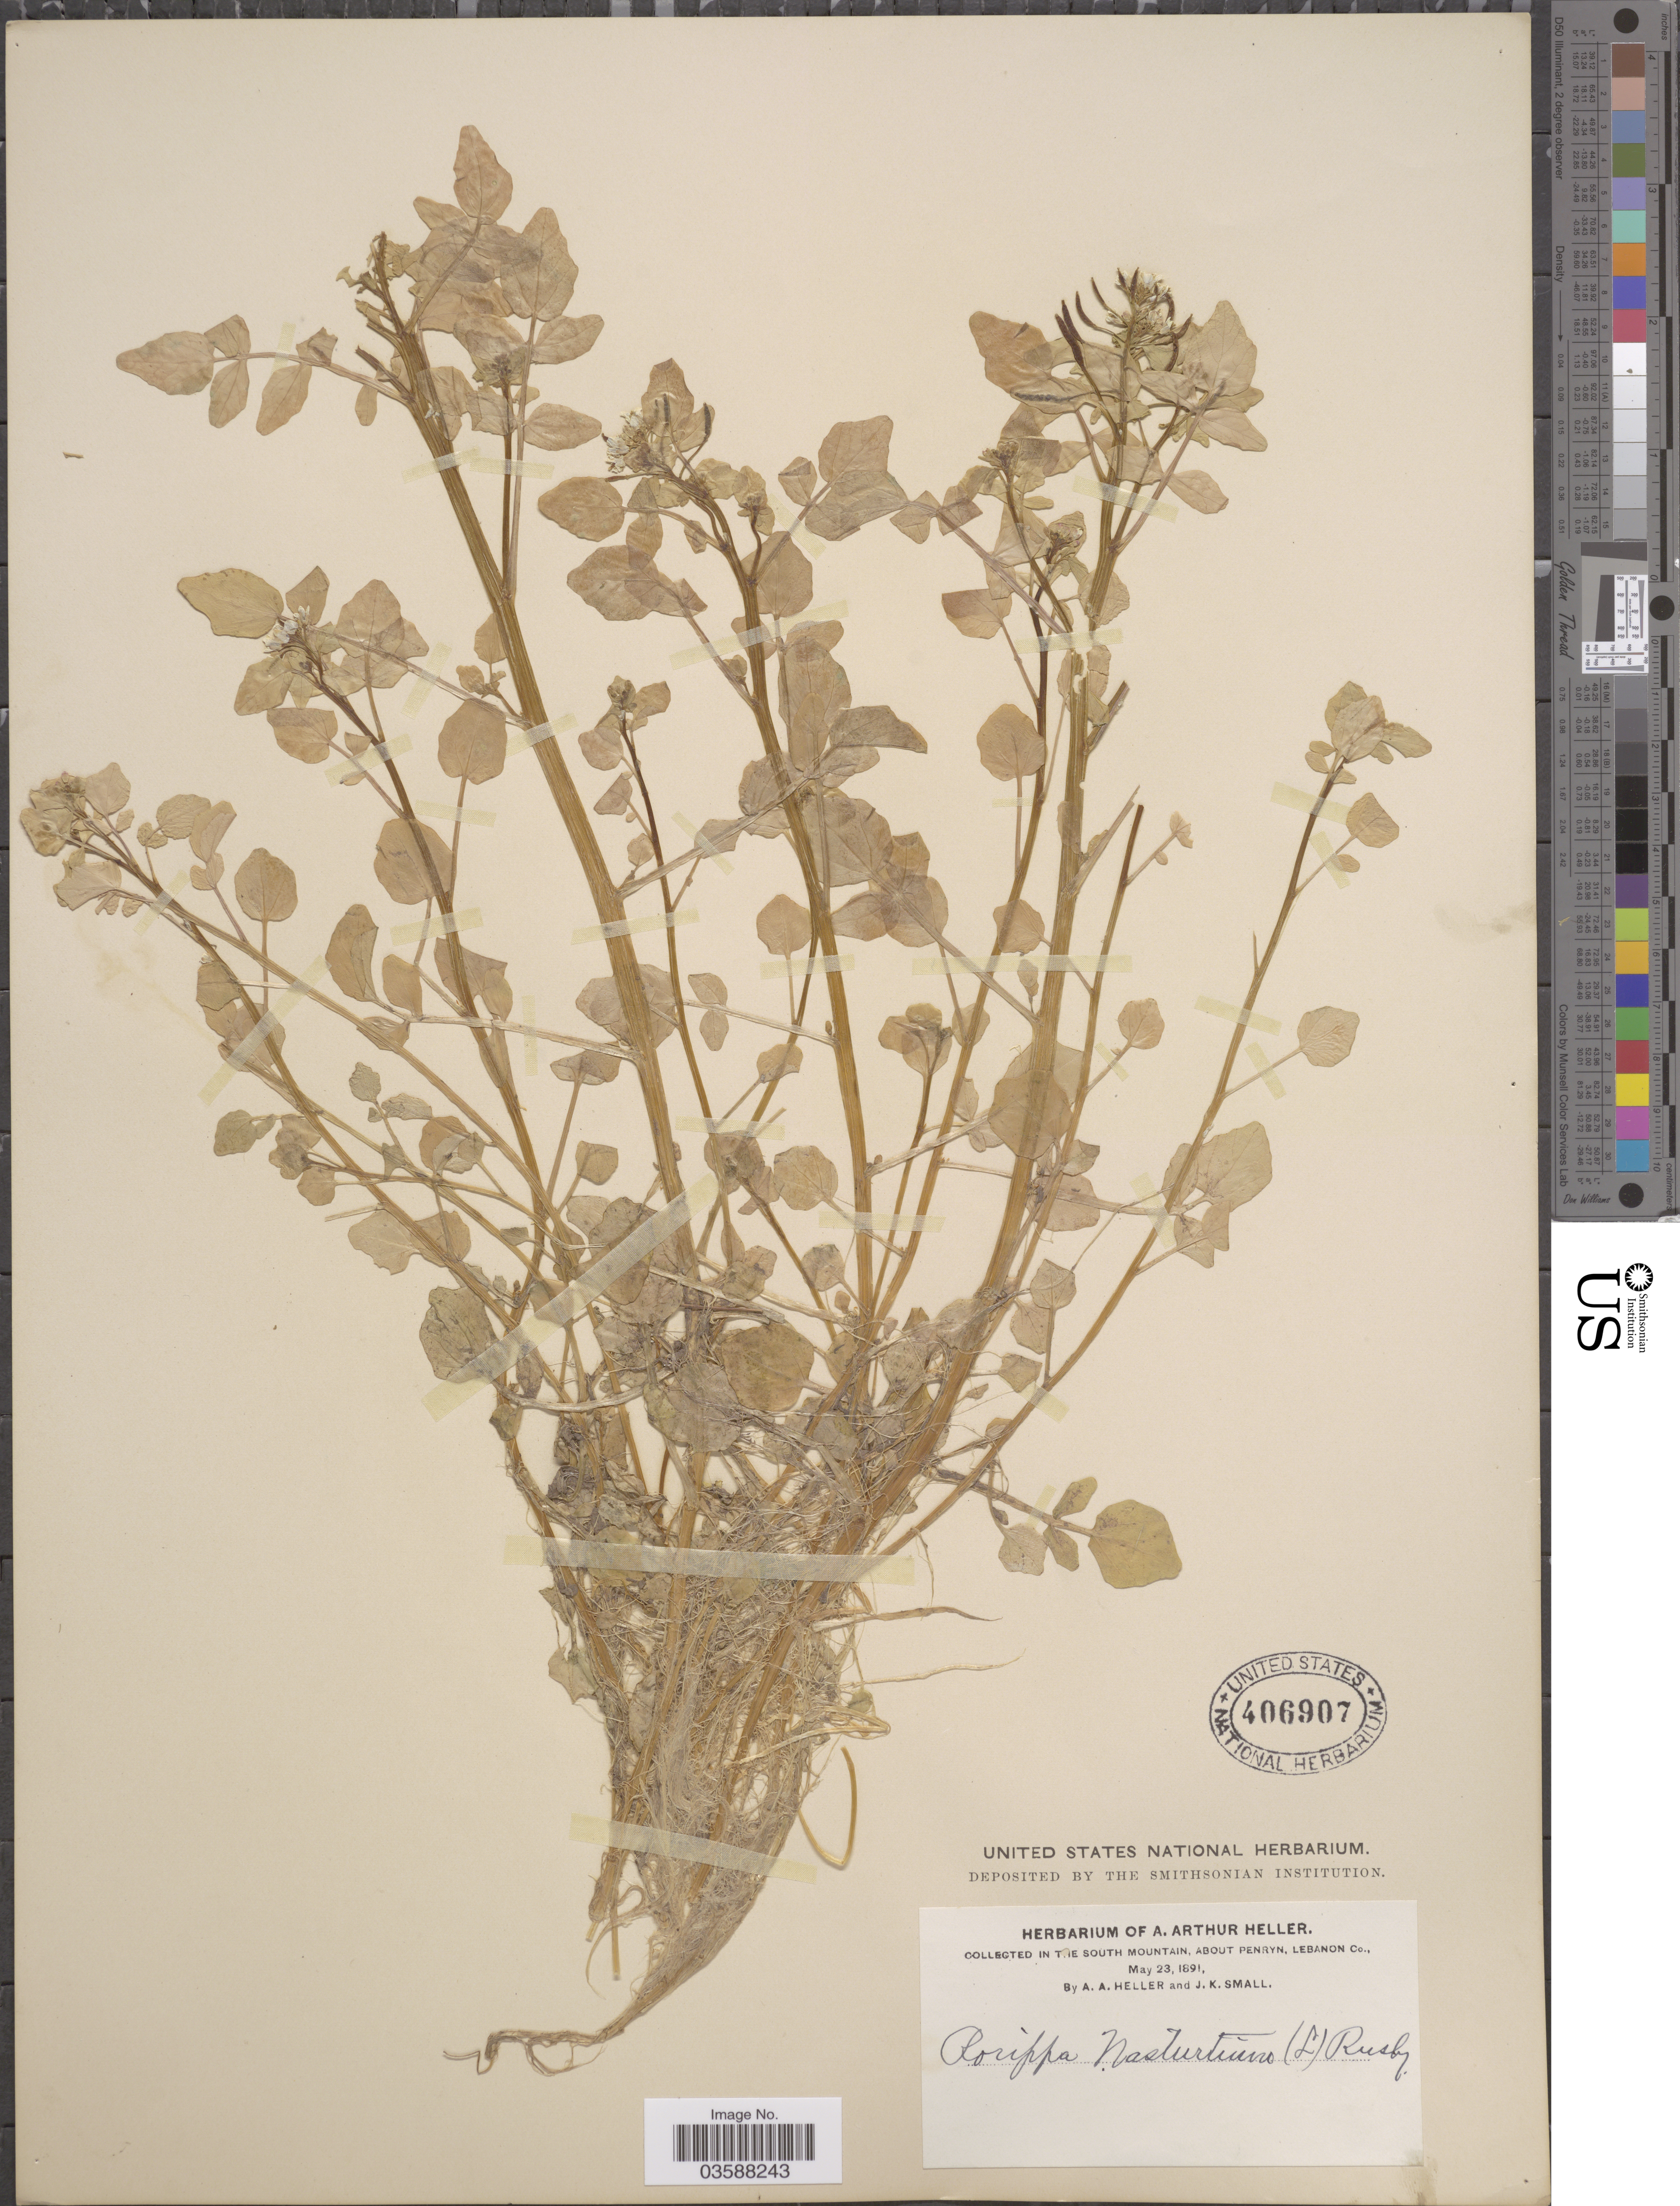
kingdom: Plantae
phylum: Tracheophyta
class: Magnoliopsida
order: Brassicales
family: Brassicaceae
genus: Nasturtium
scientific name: Nasturtium officinale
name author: R. Br.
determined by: Strong, M. T., (US), Smithsonian Institution - National Museum of Natural History (UNITED STATES)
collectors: A. A. Heller & J. K. Small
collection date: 1891-05-23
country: United States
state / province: Pennsylvania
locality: In the South Mountain, about Penryn, Lebanon Co.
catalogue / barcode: US 406907